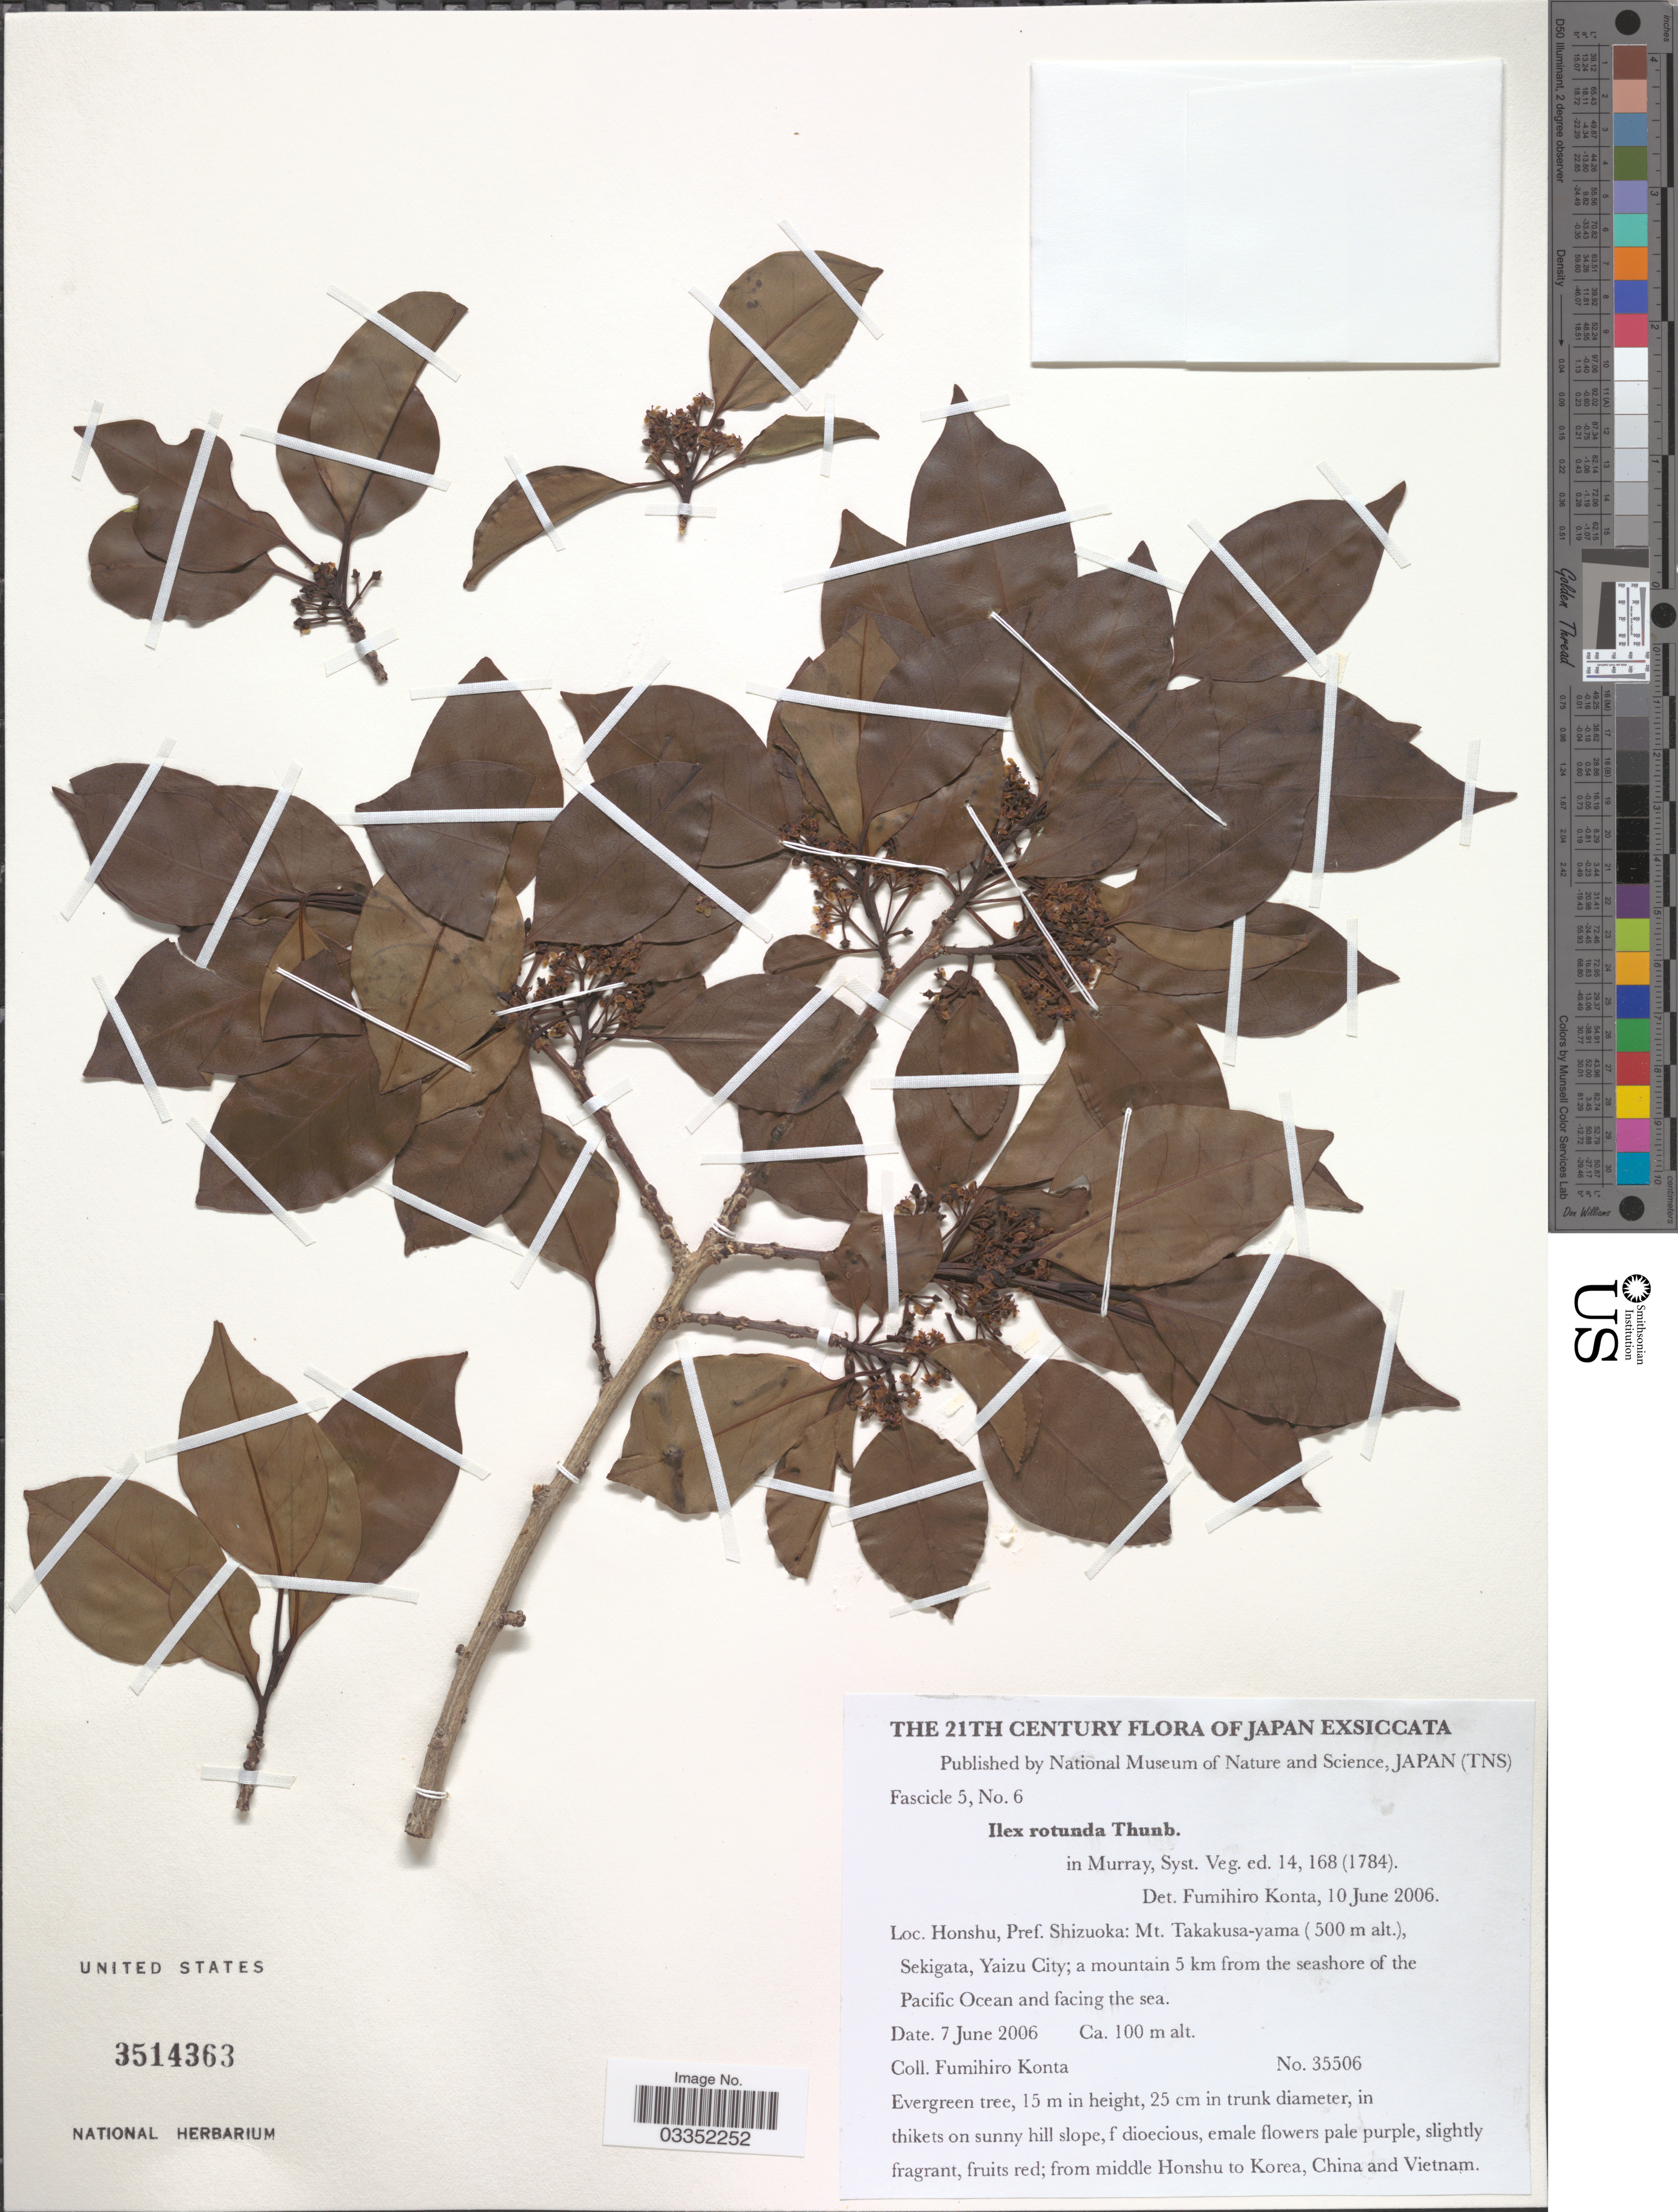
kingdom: Plantae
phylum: Tracheophyta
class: Magnoliopsida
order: Aquifoliales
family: Aquifoliaceae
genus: Ilex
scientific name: Ilex rotunda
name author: Thunb.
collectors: F. Konta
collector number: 35506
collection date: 2006-06-07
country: Japan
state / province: Sizuoka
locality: Honshu, Pref. Shizuoka: Mt. Takakusa-yama (500 m alt.), Sekigata, Yaizu City; a mountain 5 km from the seashore of the Pacific Ocean and facing the sea.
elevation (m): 100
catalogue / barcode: US 3514363